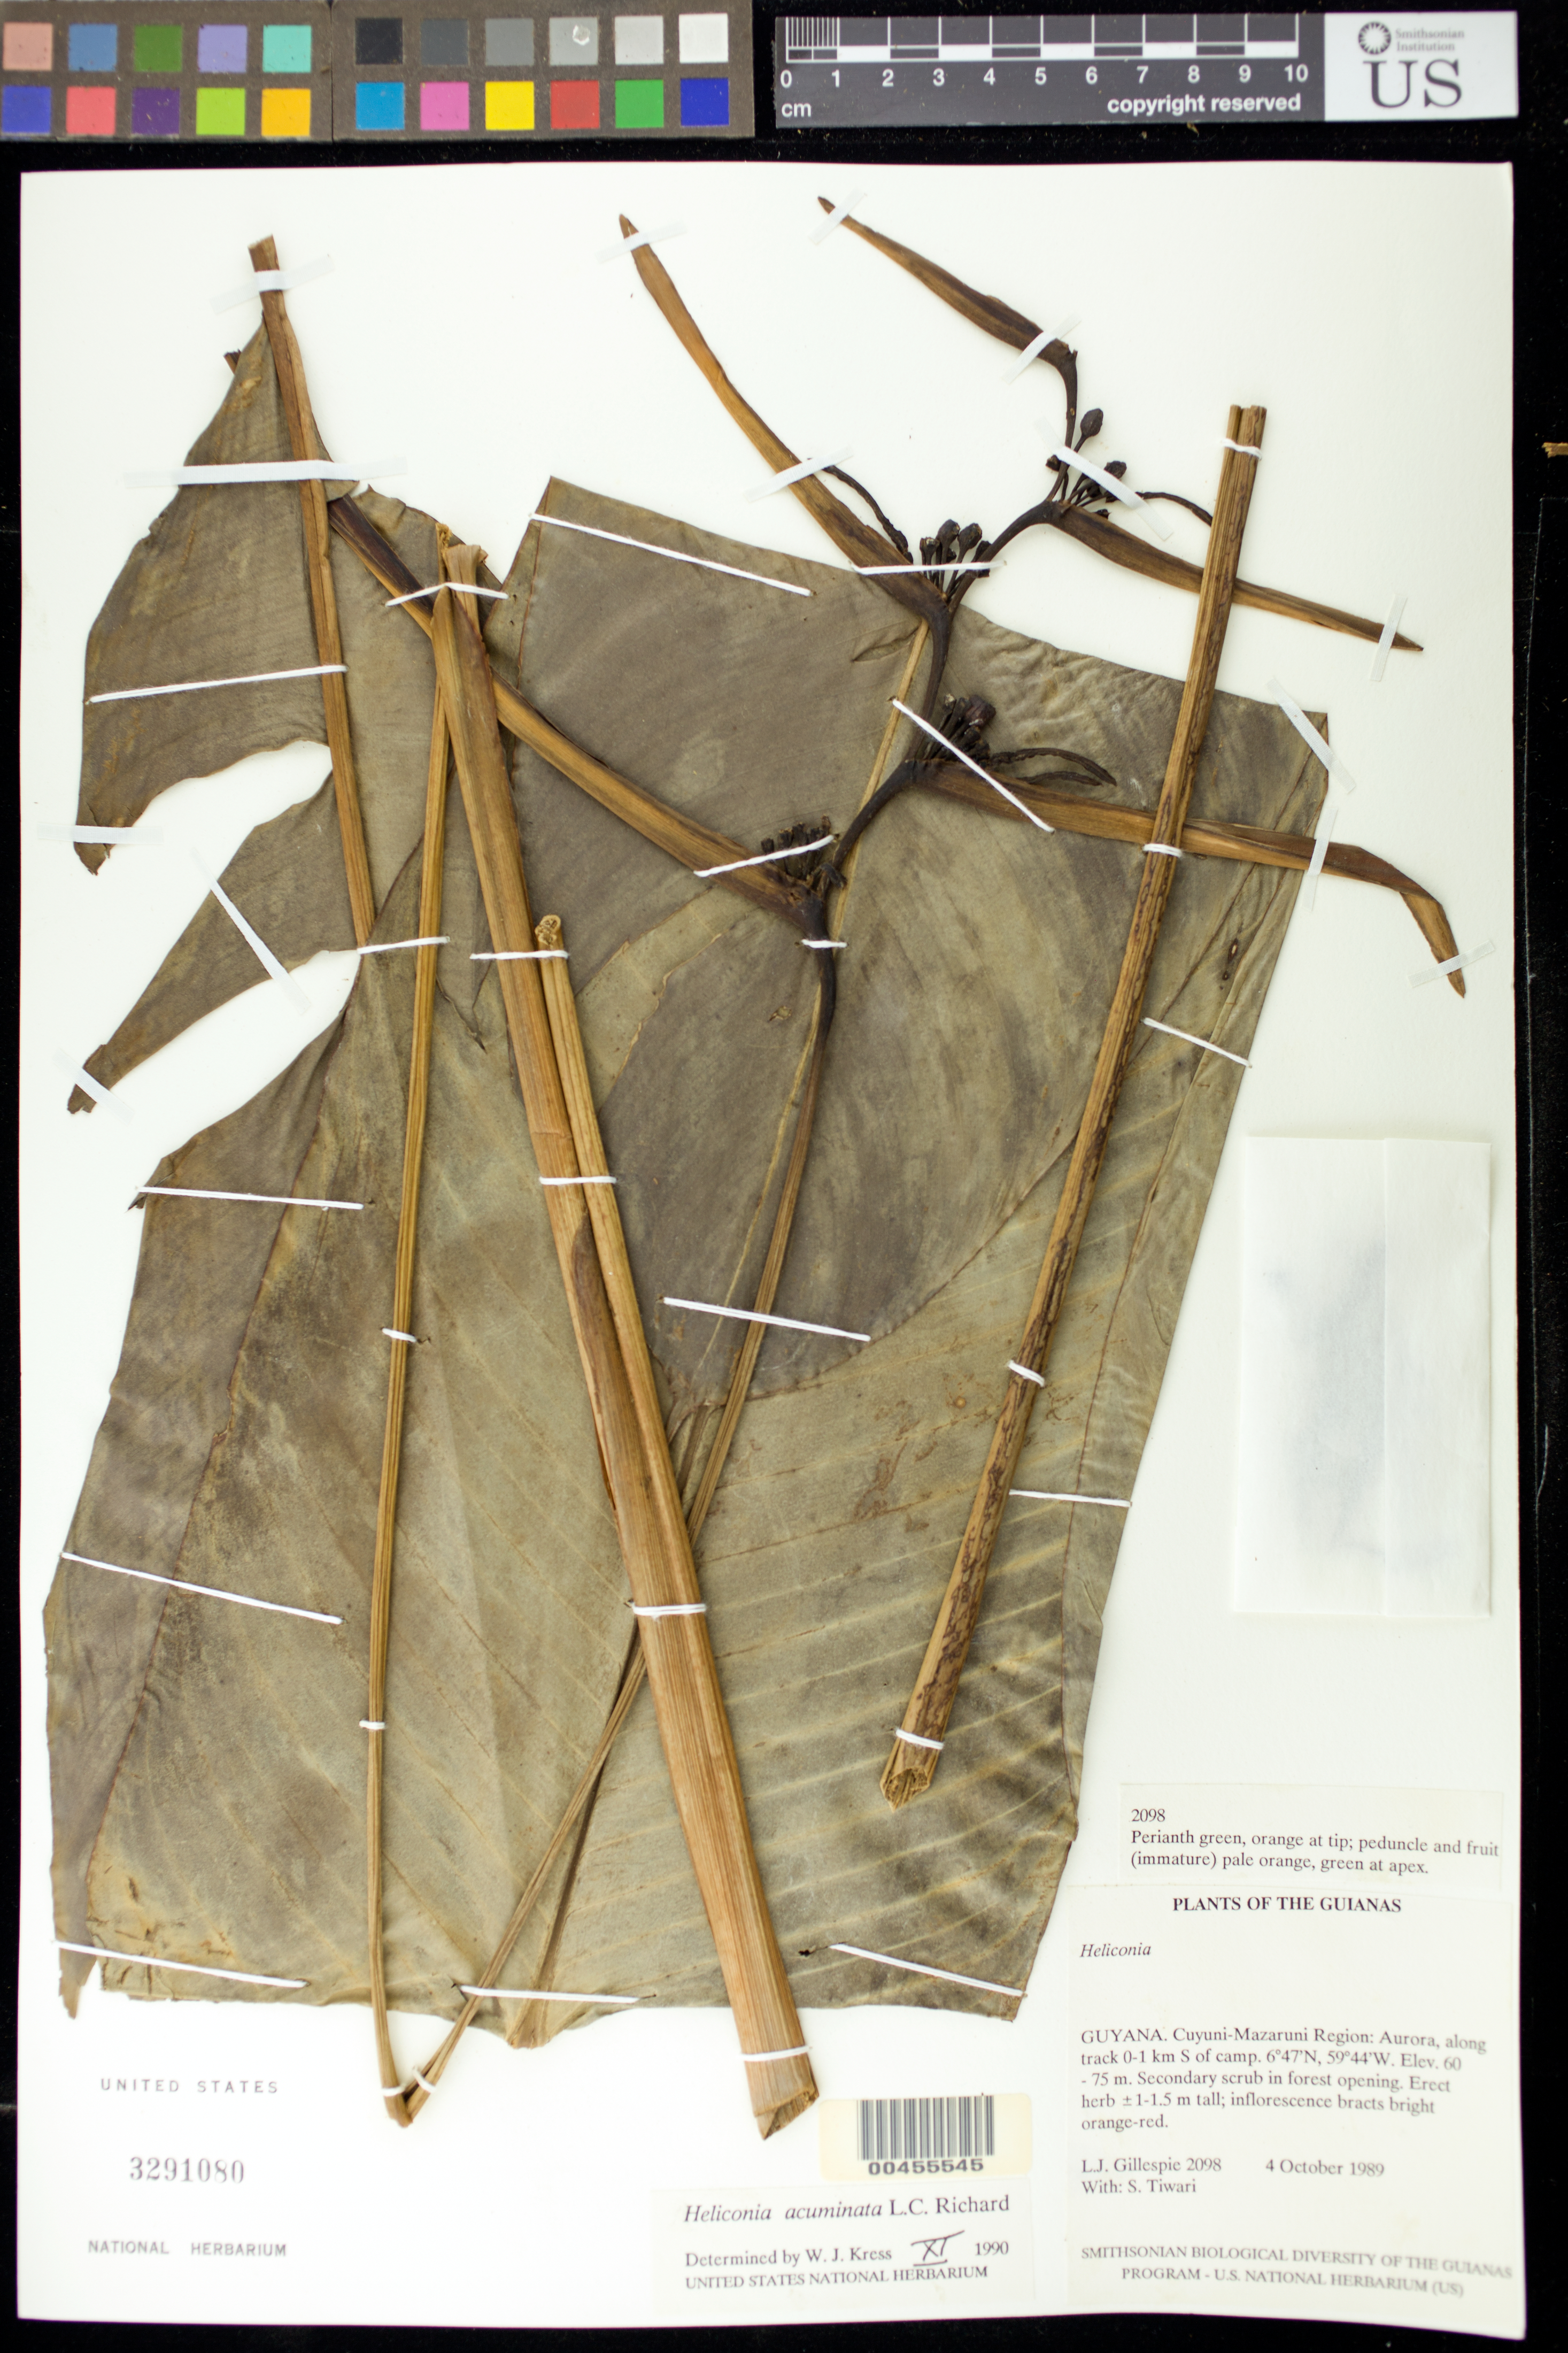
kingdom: Plantae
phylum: Tracheophyta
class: Liliopsida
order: Zingiberales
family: Heliconiaceae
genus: Heliconia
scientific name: Heliconia acuminata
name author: A. Rich.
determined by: Kress, W. J., (US), Smithsonian Institution - National Museum of Natural History (UNITED STATES)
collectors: L. J. Gillespie & S. Tiwari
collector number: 2098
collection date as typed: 4 October 1989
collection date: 1989-10-04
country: Guyana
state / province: Cuyuni-Mazaruni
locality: Aurora, along track 0-1 km S of camp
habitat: Secondary scrub in forest opening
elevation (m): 60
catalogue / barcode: US 3291080